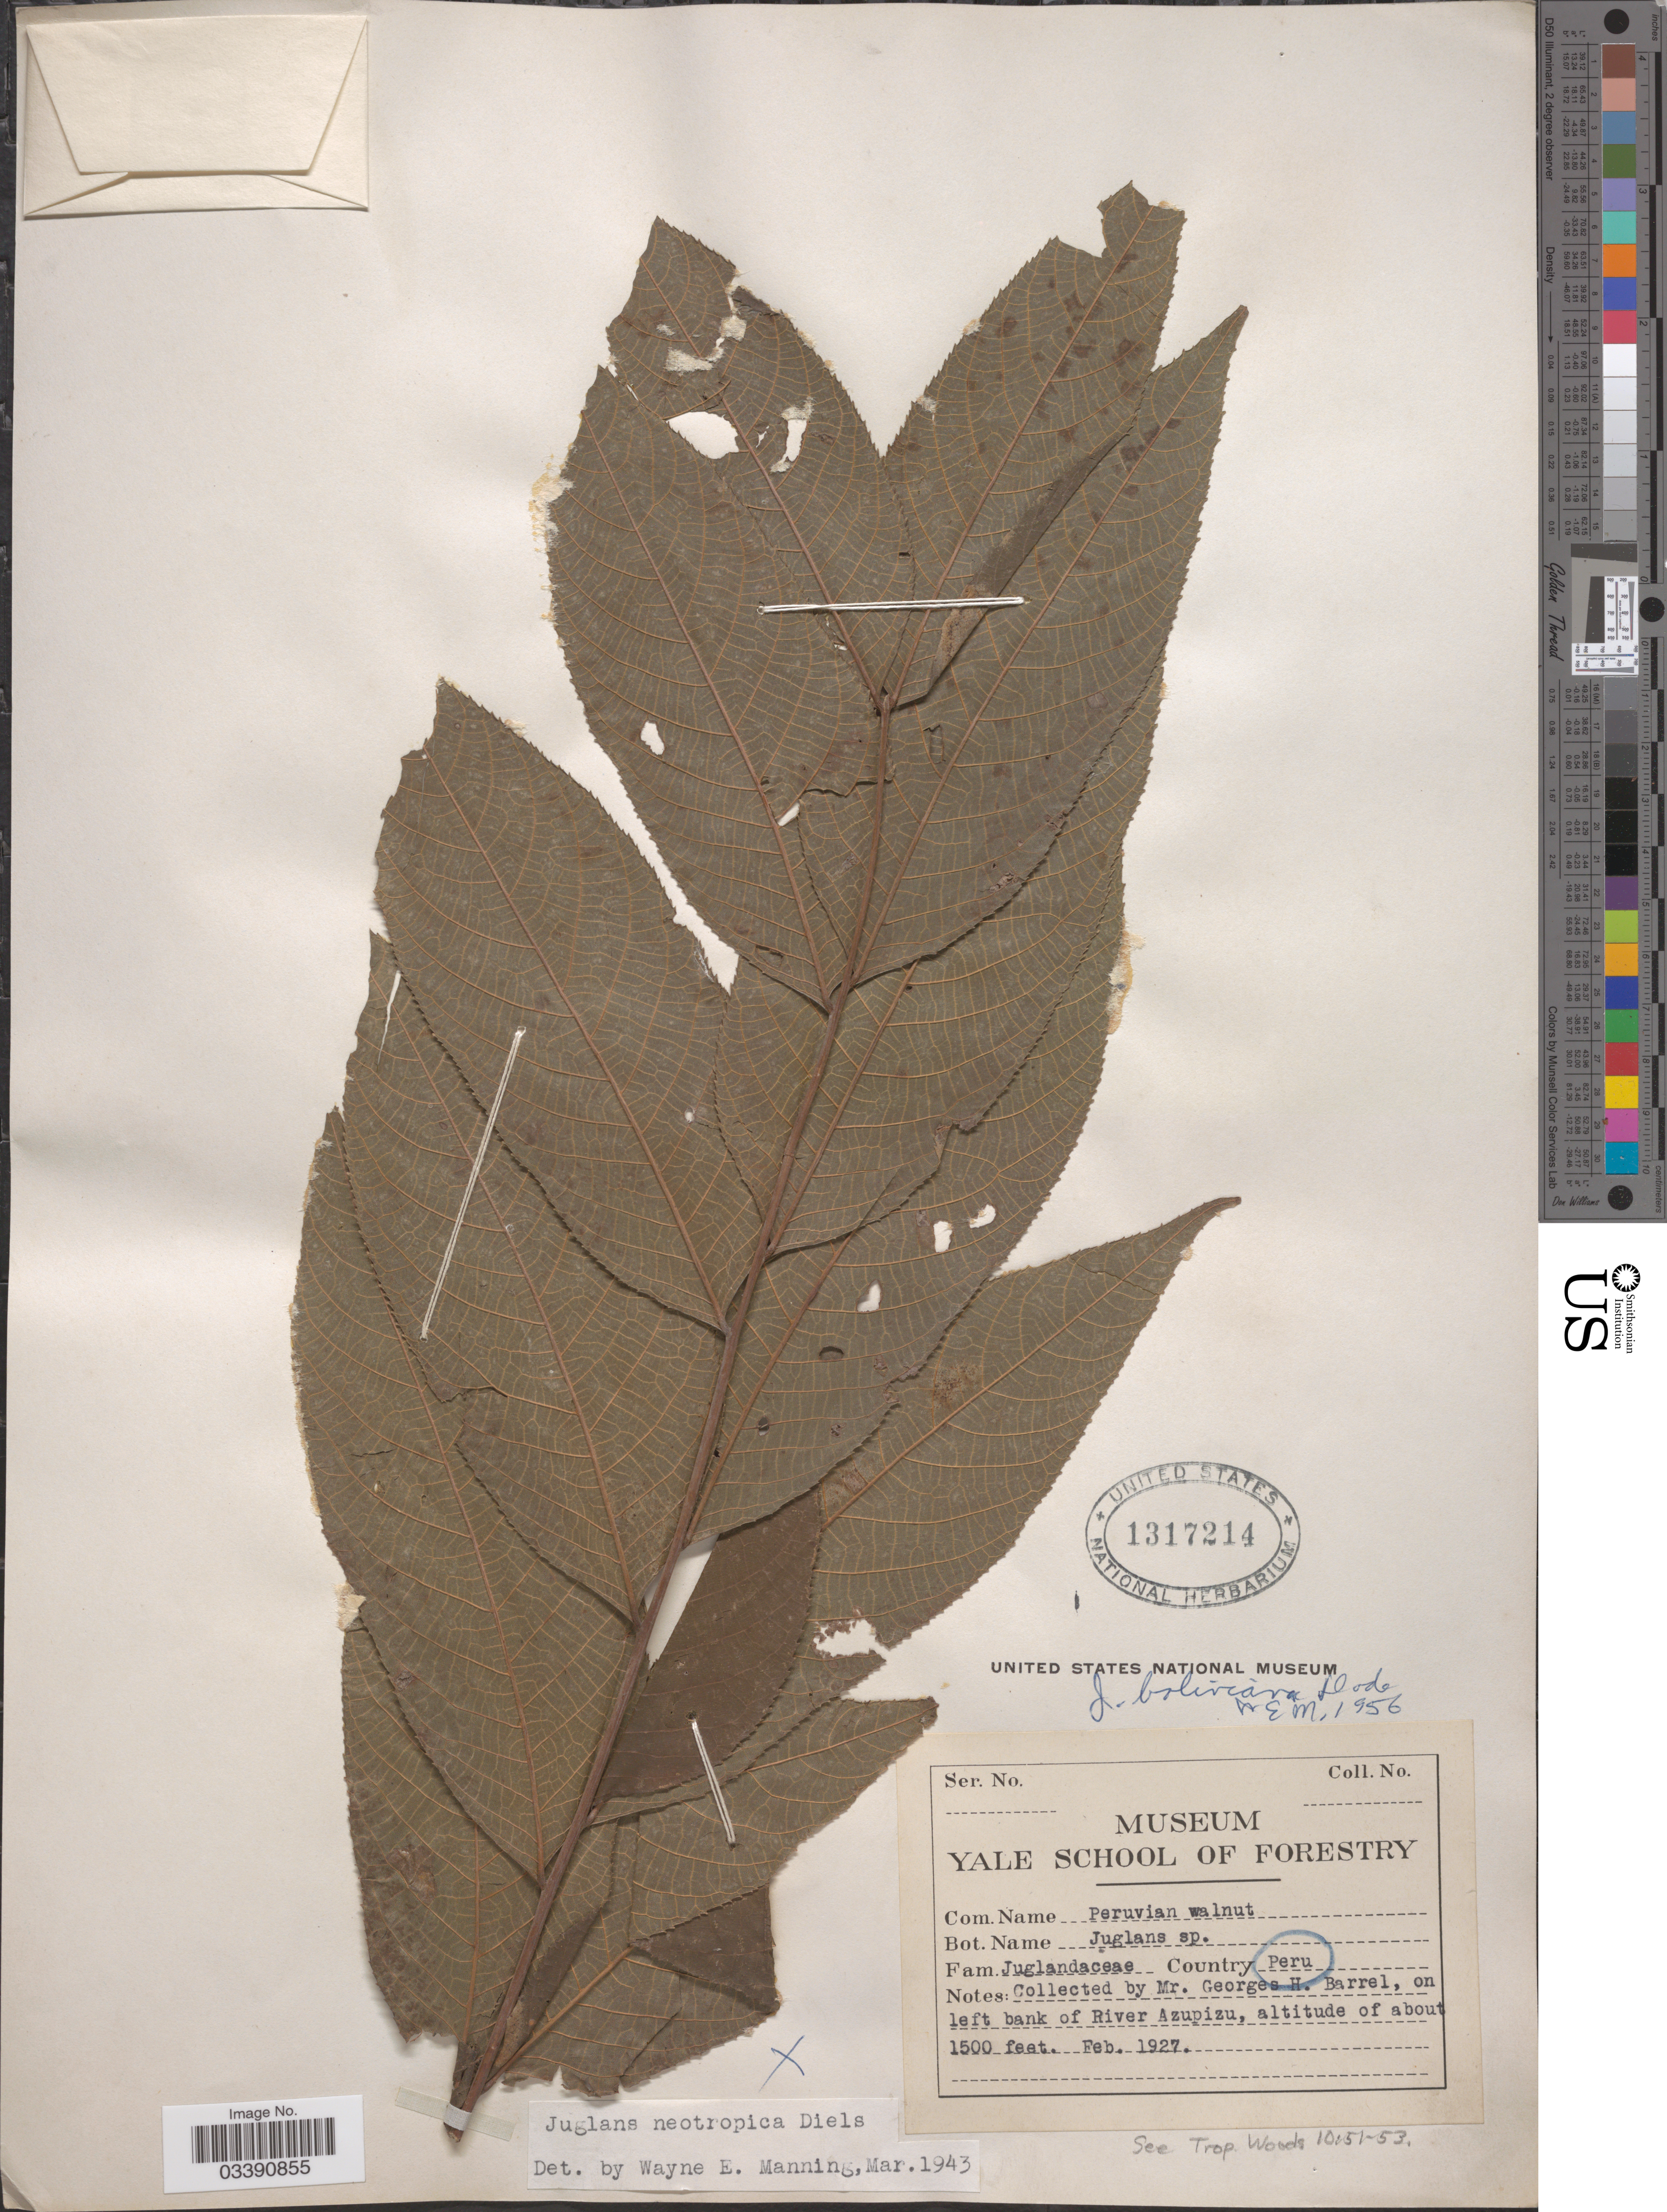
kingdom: Plantae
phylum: Tracheophyta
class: Magnoliopsida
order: Fagales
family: Juglandaceae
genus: Juglans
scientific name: Juglans boliviana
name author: Griseb.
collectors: G. Barrel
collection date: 1927-02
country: Peru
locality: On left bank of River Azupizu.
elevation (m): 457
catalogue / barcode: US 1317214